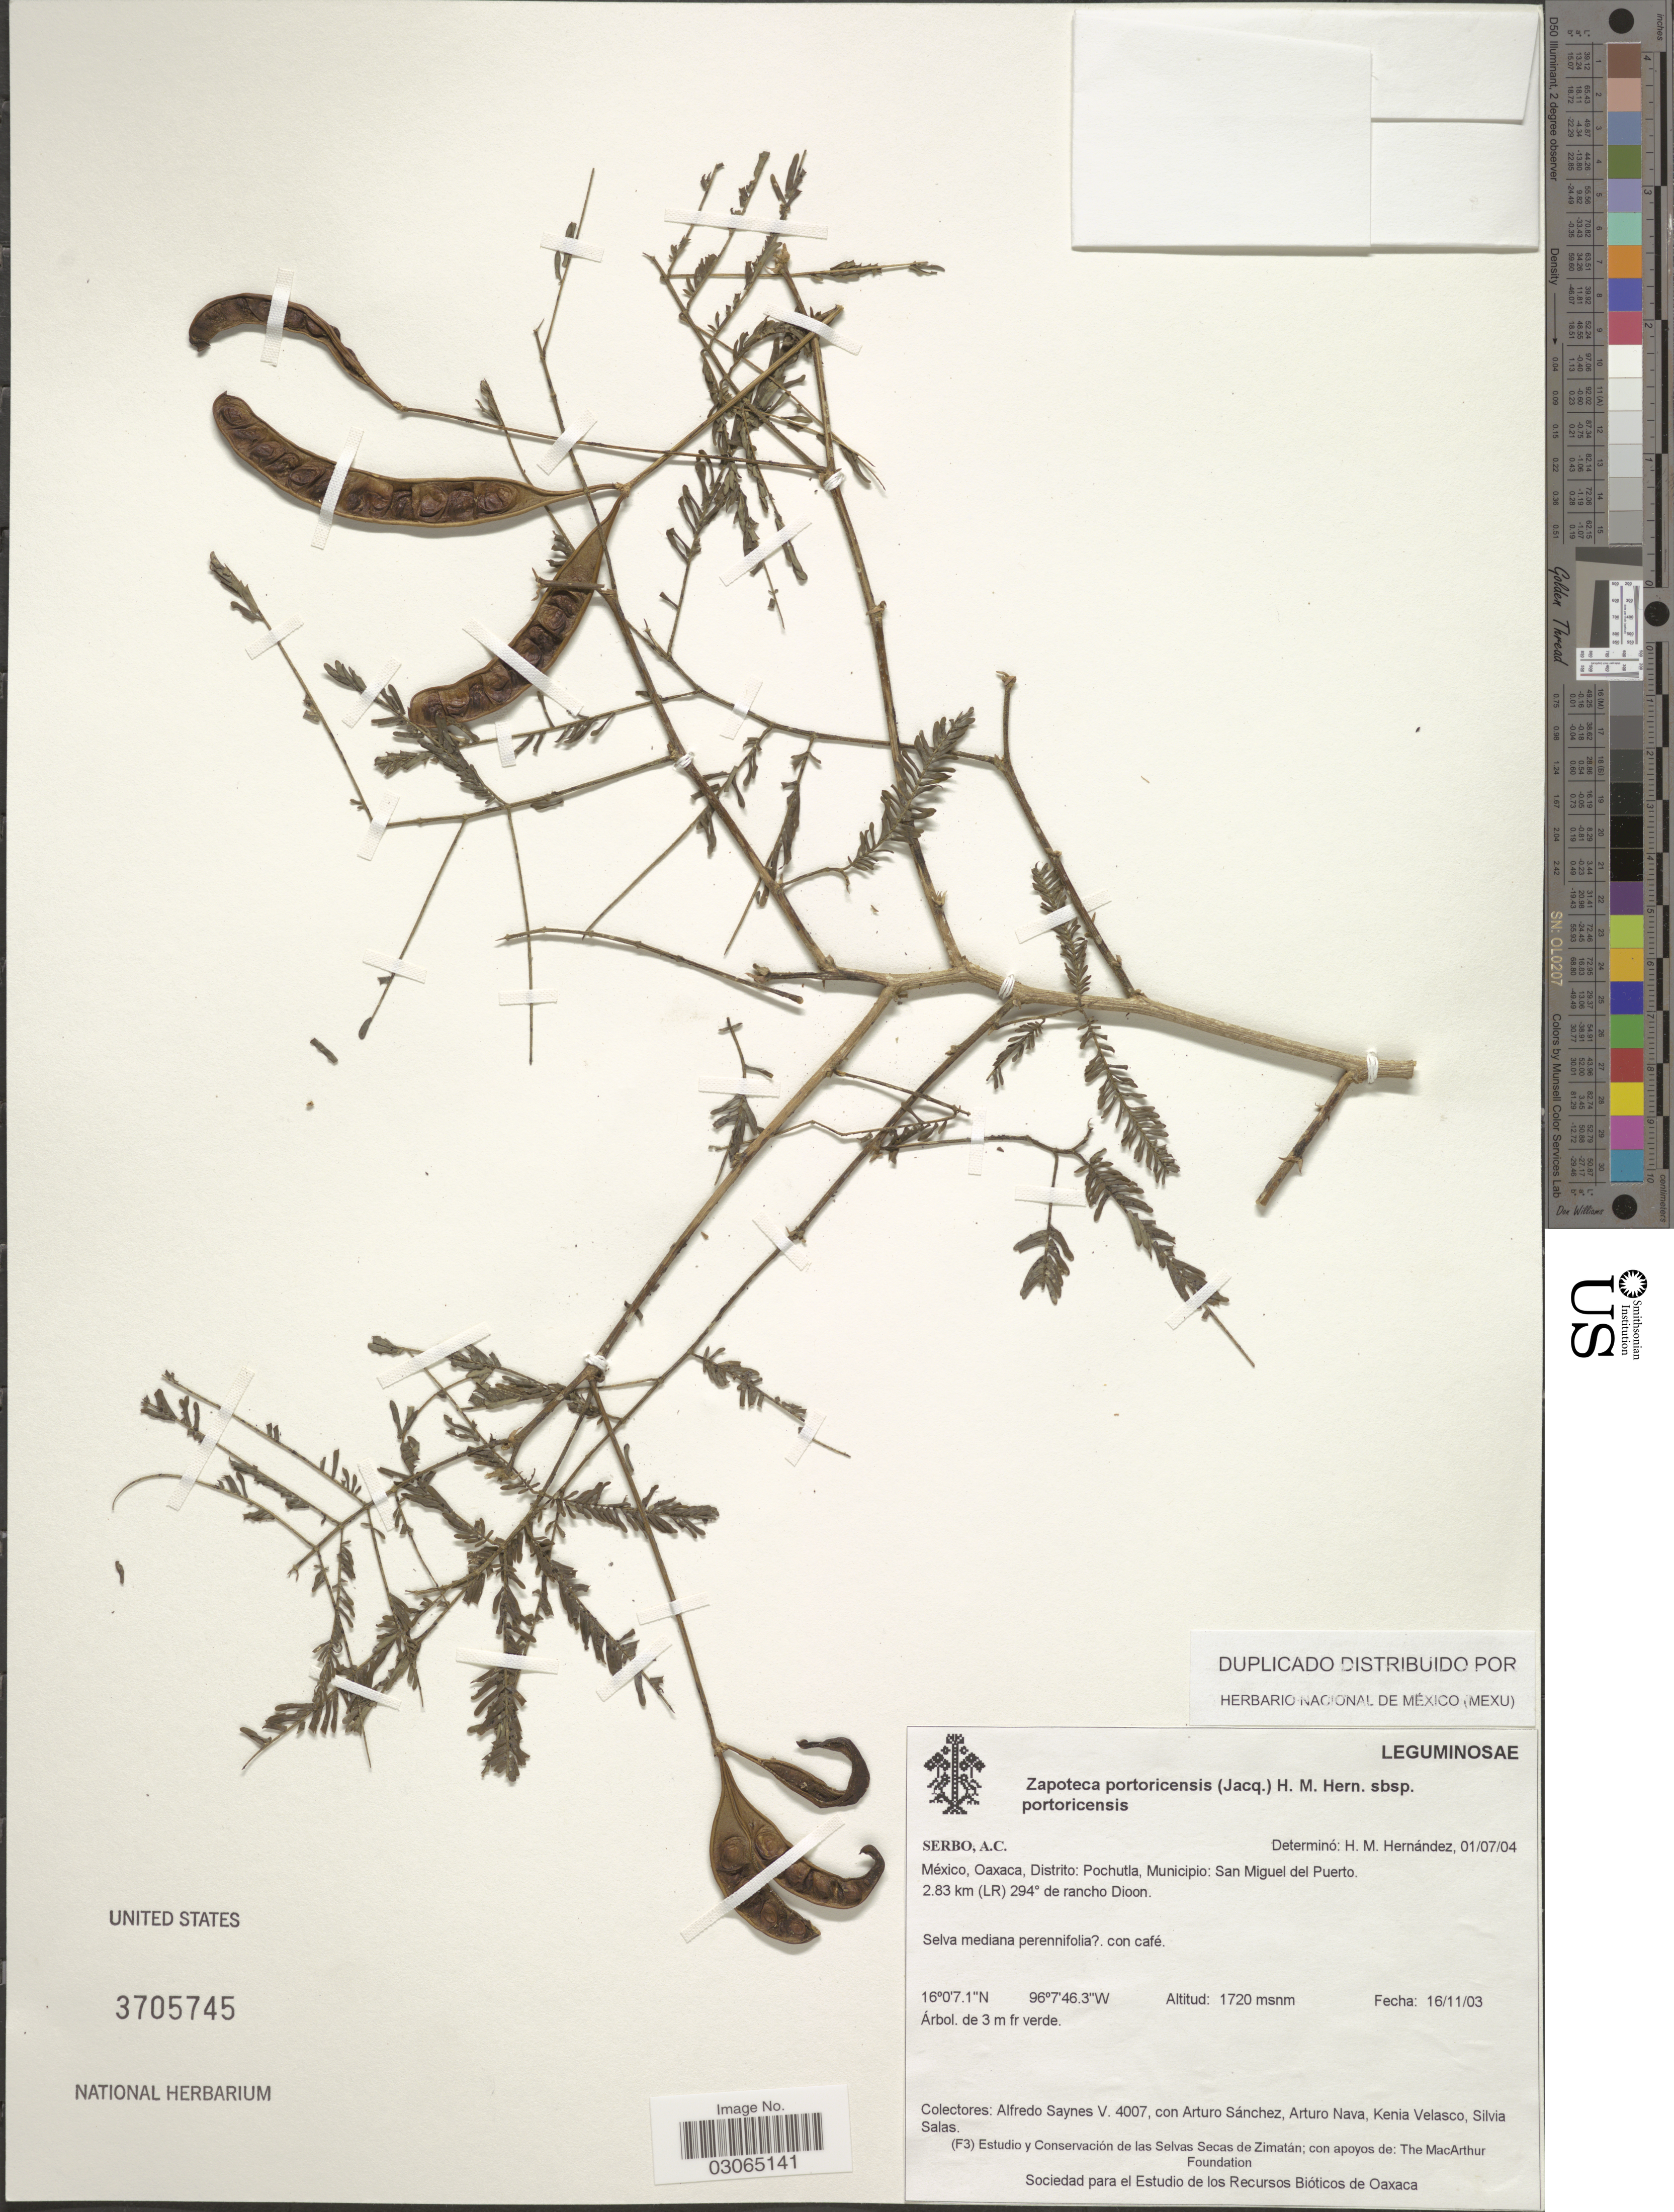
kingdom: Plantae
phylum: Tracheophyta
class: Magnoliopsida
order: Fabales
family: Fabaceae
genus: Zapoteca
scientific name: Zapoteca portoricensis subsp. portoricensis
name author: (Jacq.) H.M. Hern.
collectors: A. Saynes, A. Sanchez Martinez, A. Nava Zafra, K. Velasco & S. Salas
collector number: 4007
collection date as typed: Transcribed d/m/y: 16/11/3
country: Mexico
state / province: Oaxaca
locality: Distrito: Pochutla, Minicipio: San Miguel del Puerto. 2.83 km (LR) 294° de rancho Dioon.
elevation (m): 1720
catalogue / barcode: US 3705745